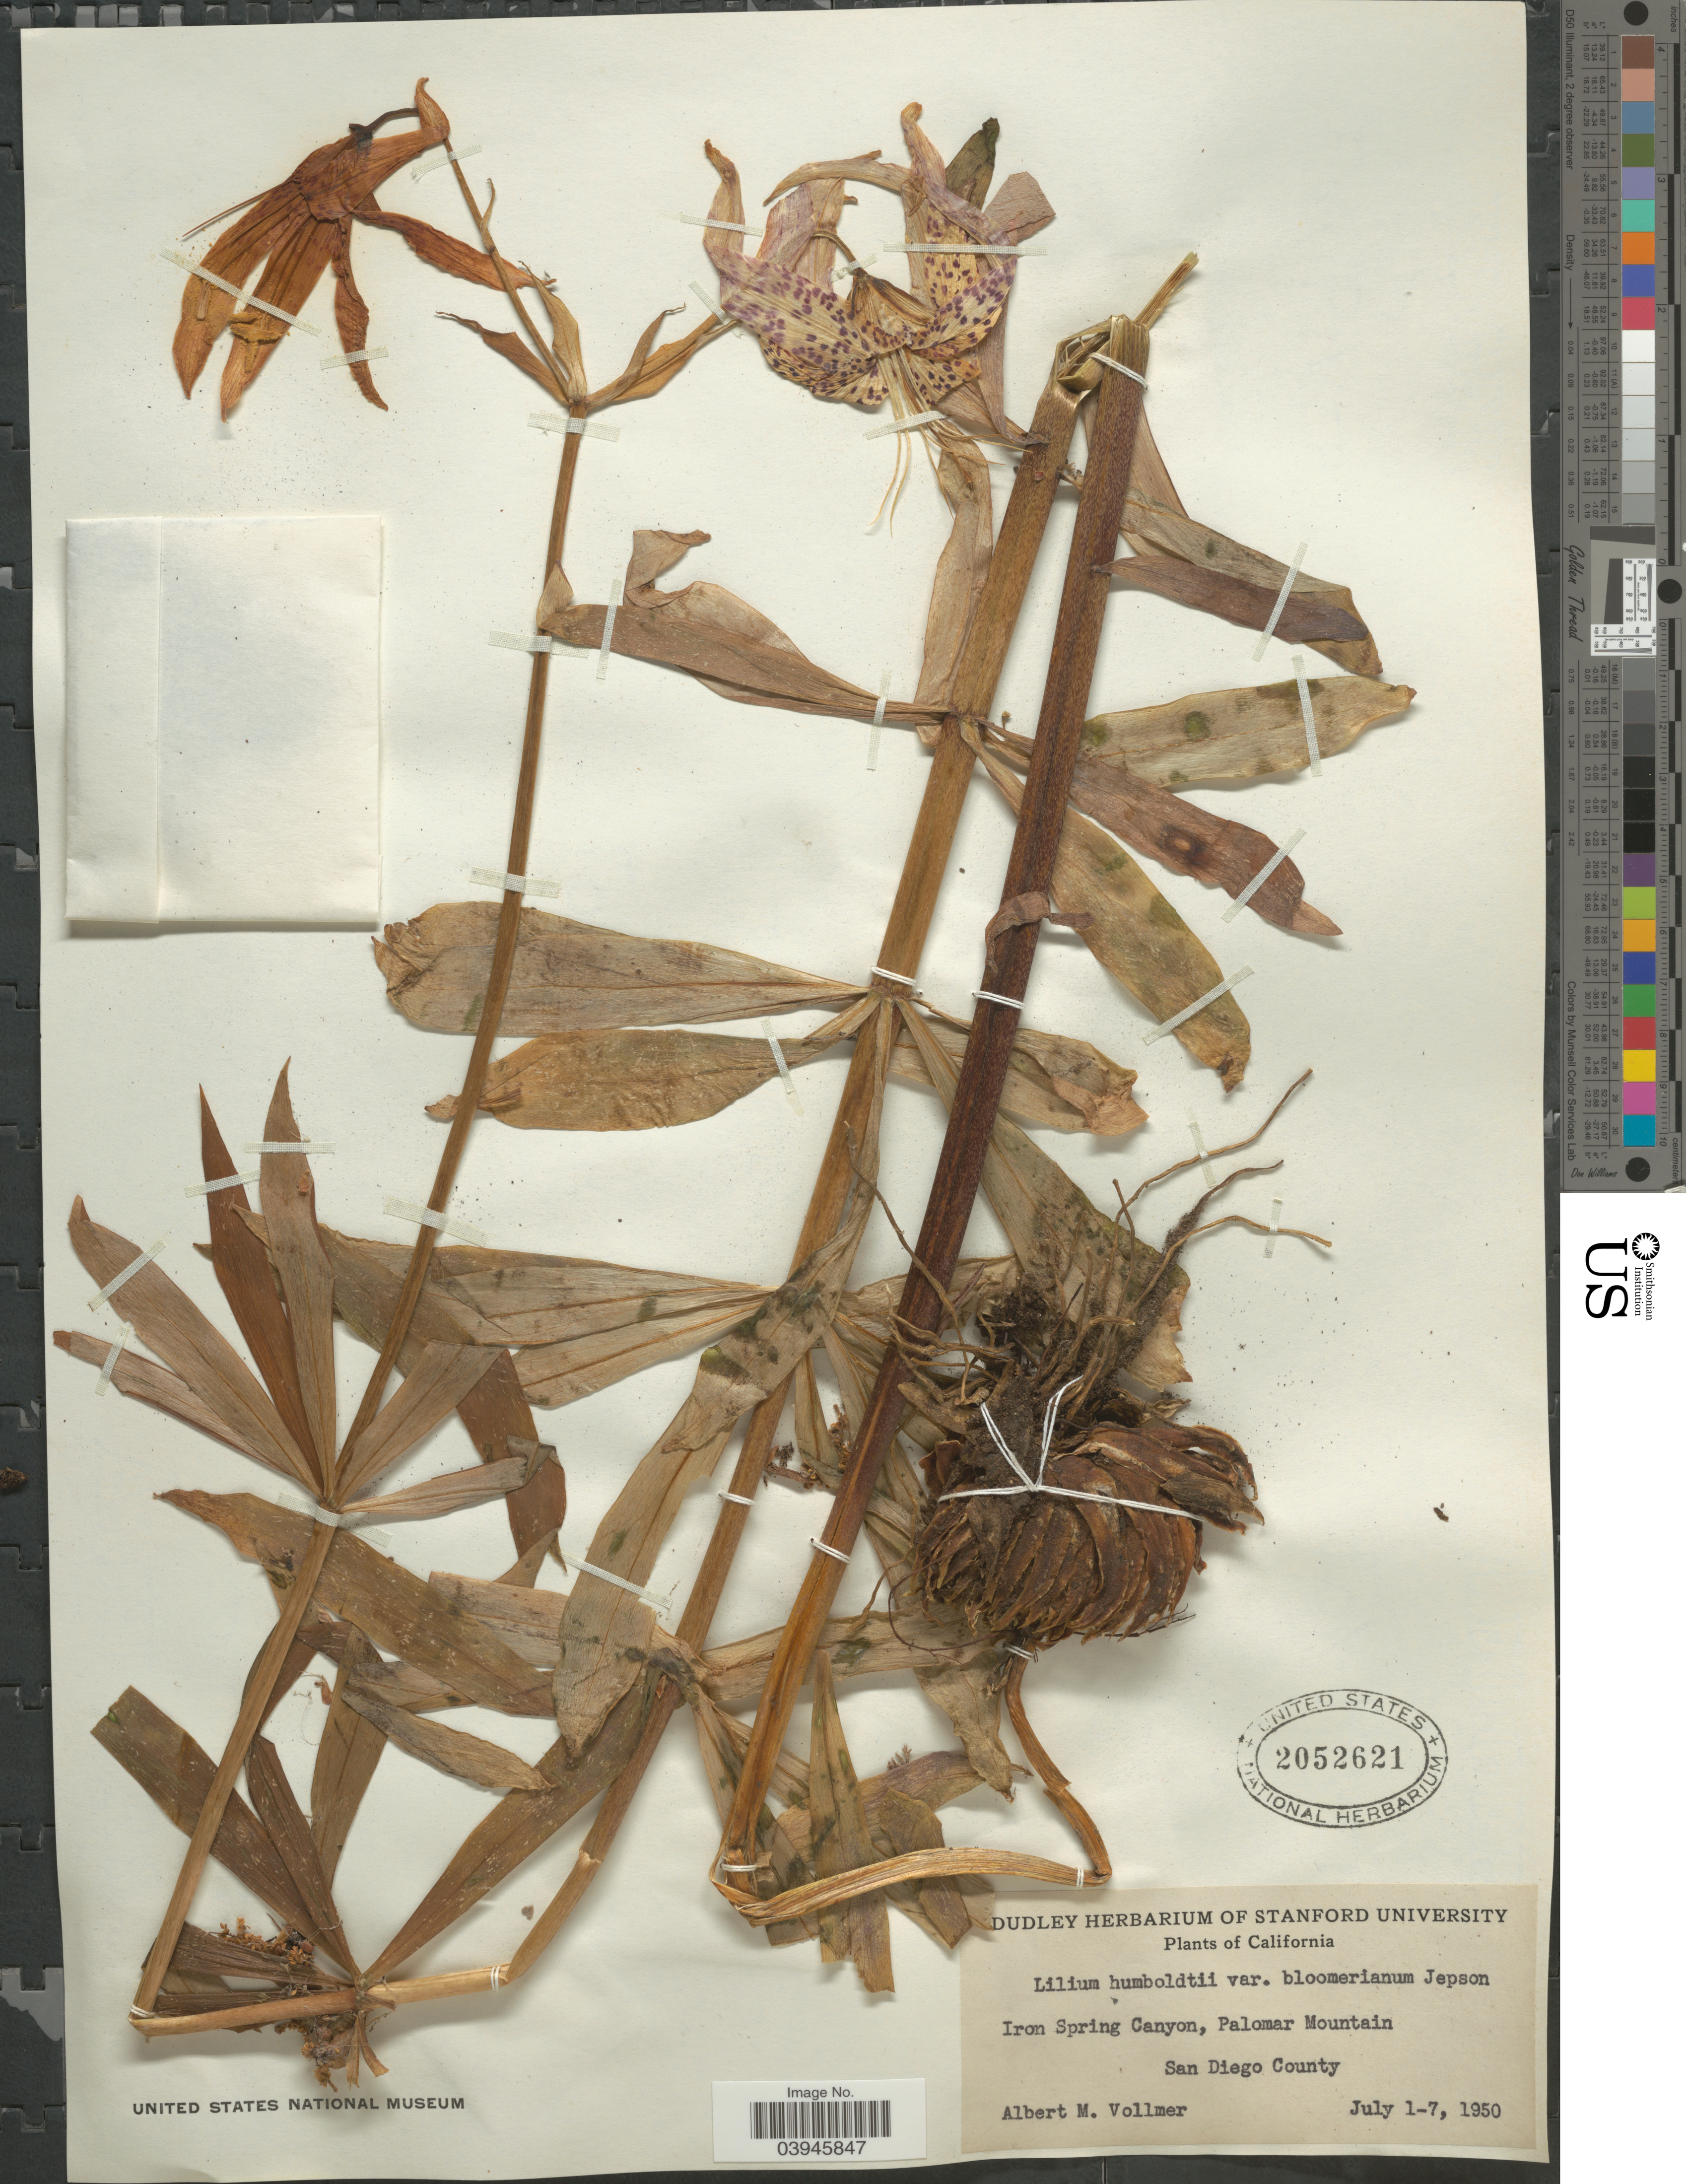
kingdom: Plantae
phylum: Tracheophyta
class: Liliopsida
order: Liliales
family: Liliaceae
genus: Lilium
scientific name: Lilium humboldtii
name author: Roezl & Leichtlin ex Duch.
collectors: A. Vollmer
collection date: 1950-07-01/1950-07-07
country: United States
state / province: California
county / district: San Diego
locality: Iron Spring Canyon, Palomar Mountain. San Diego County.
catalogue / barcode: US 2052621